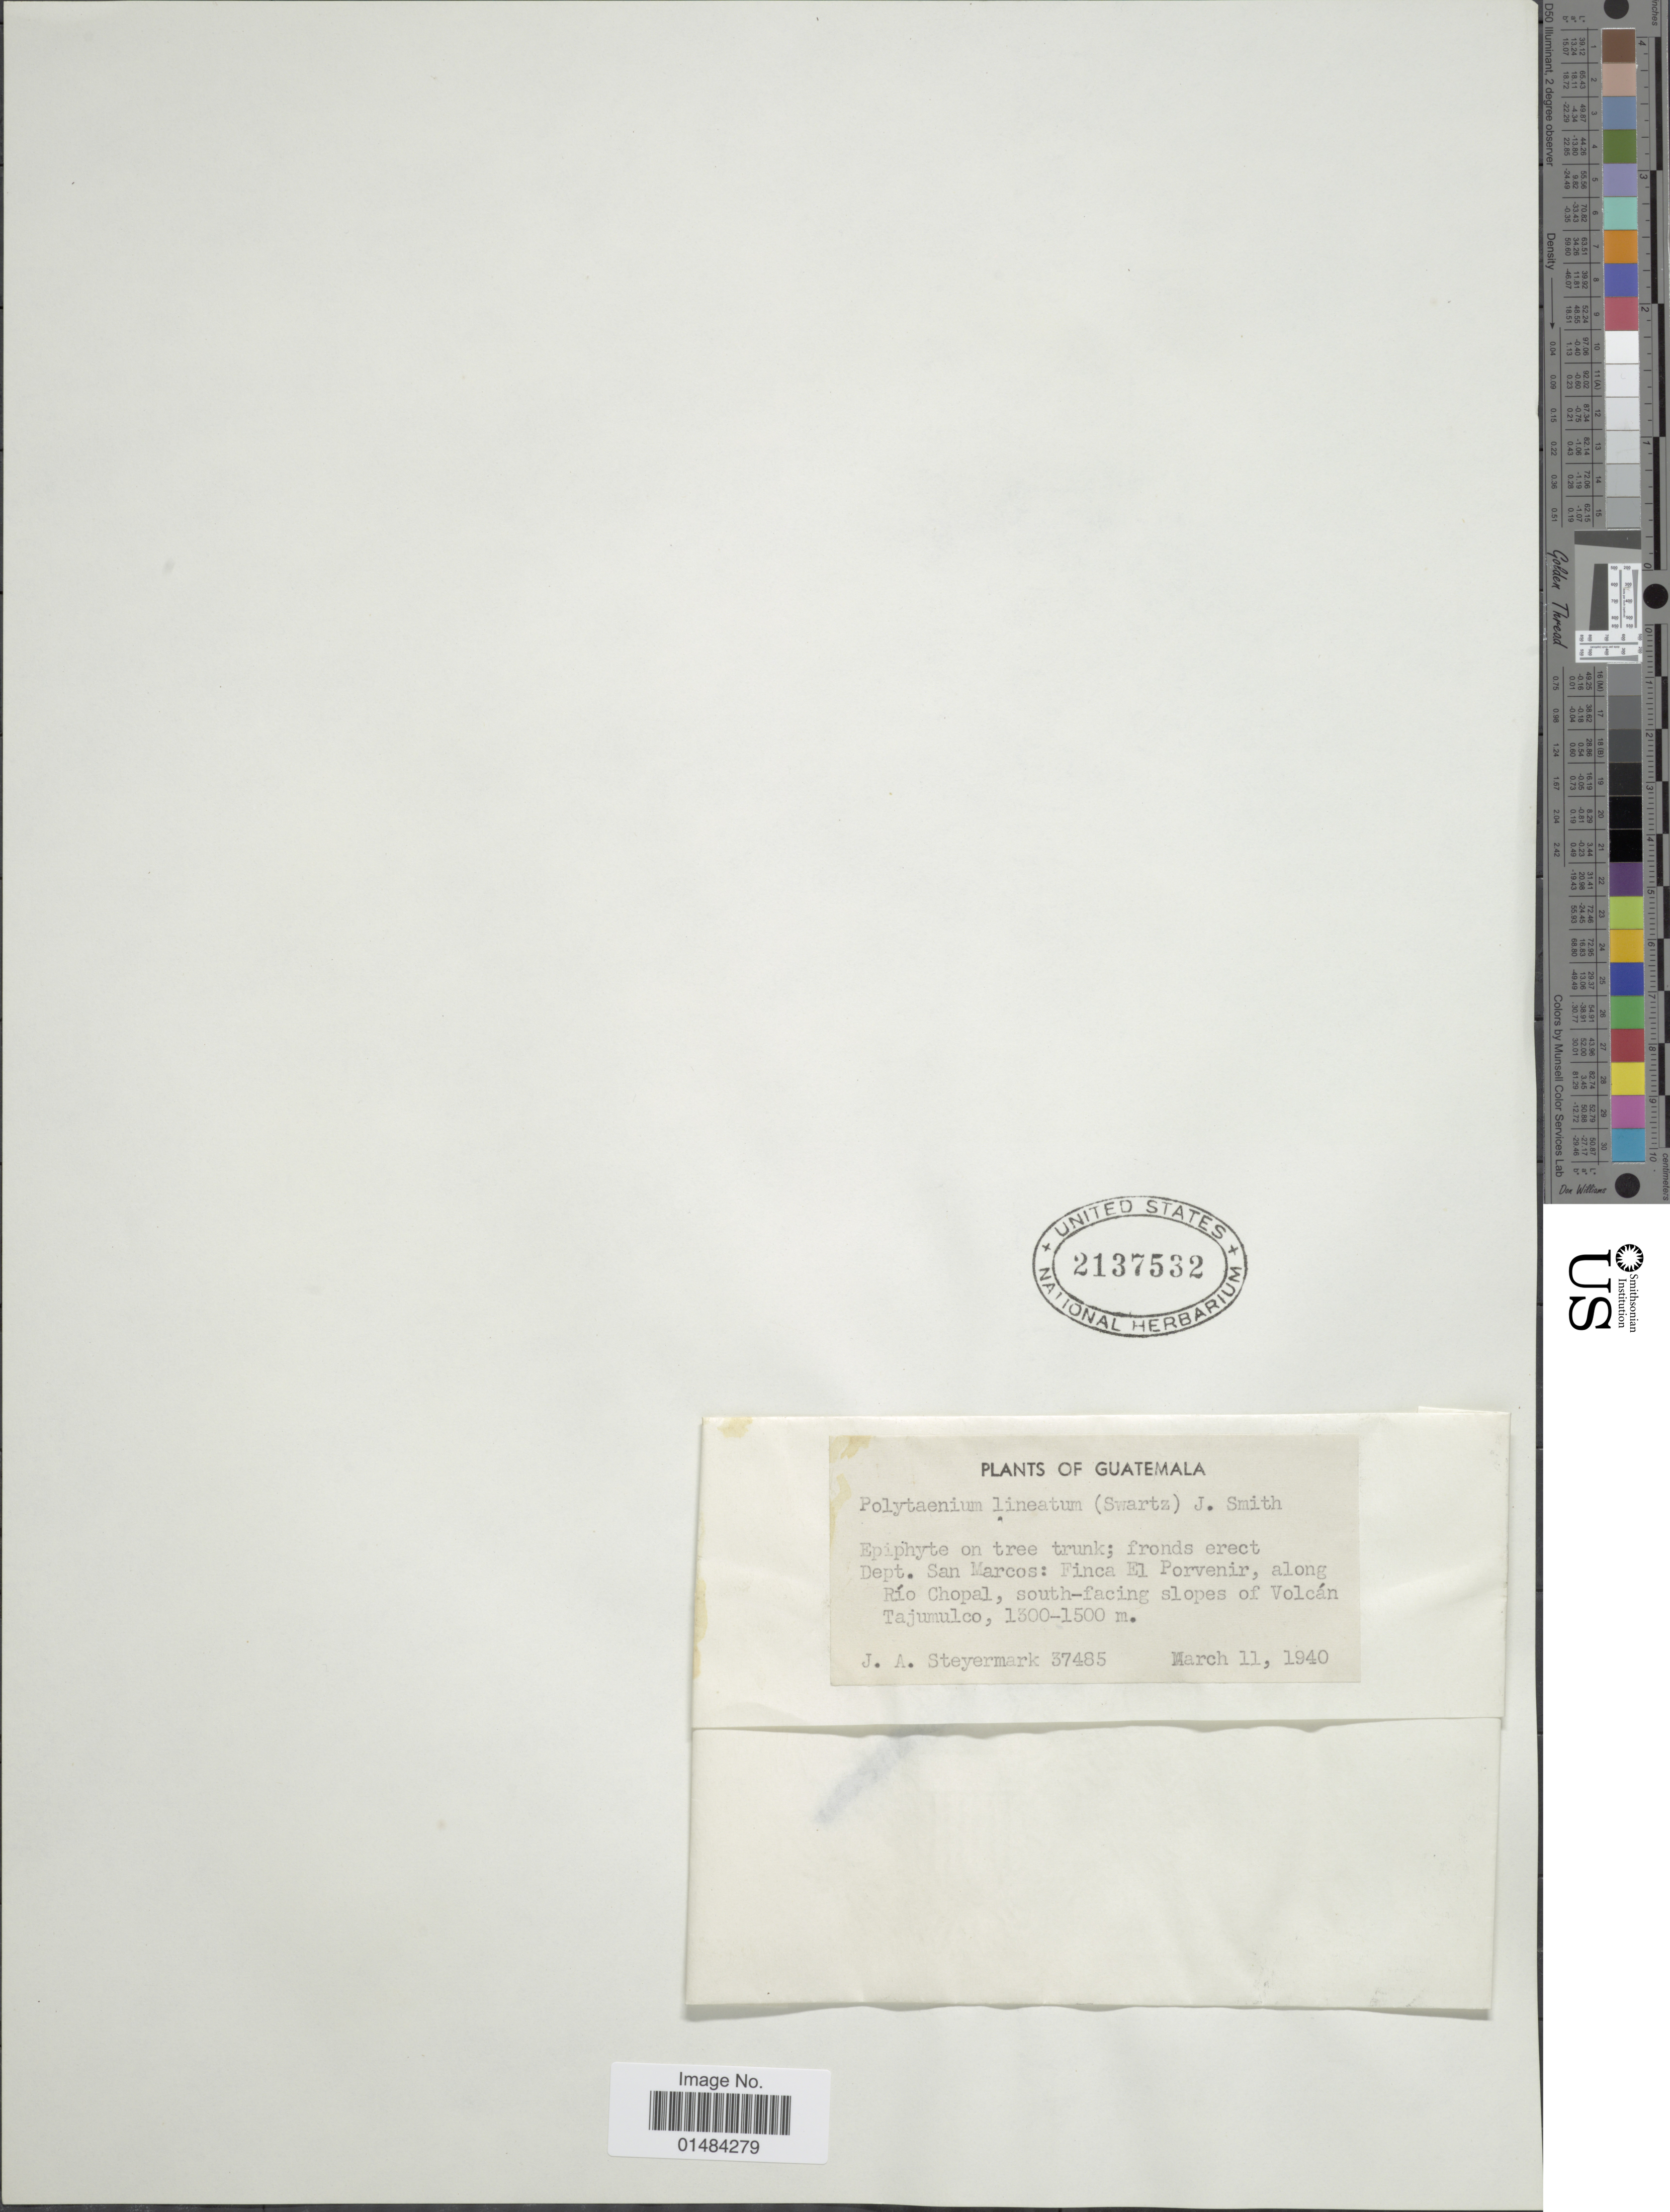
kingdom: Plantae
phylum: Tracheophyta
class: Polypodiopsida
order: Polypodiales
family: Pteridaceae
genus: Polytaenium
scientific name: Polytaenium lineatum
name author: (Sw.) J. Sm.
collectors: J. Steyermark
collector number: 37485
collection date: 1940-03-11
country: Guatemala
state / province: San Marcos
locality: Guatemala, Dept. San Marcos: Finca El Porvenir, along Rio Chopal, south-facing slopes of Volcan Tajumulco.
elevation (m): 1300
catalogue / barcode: US 2137532